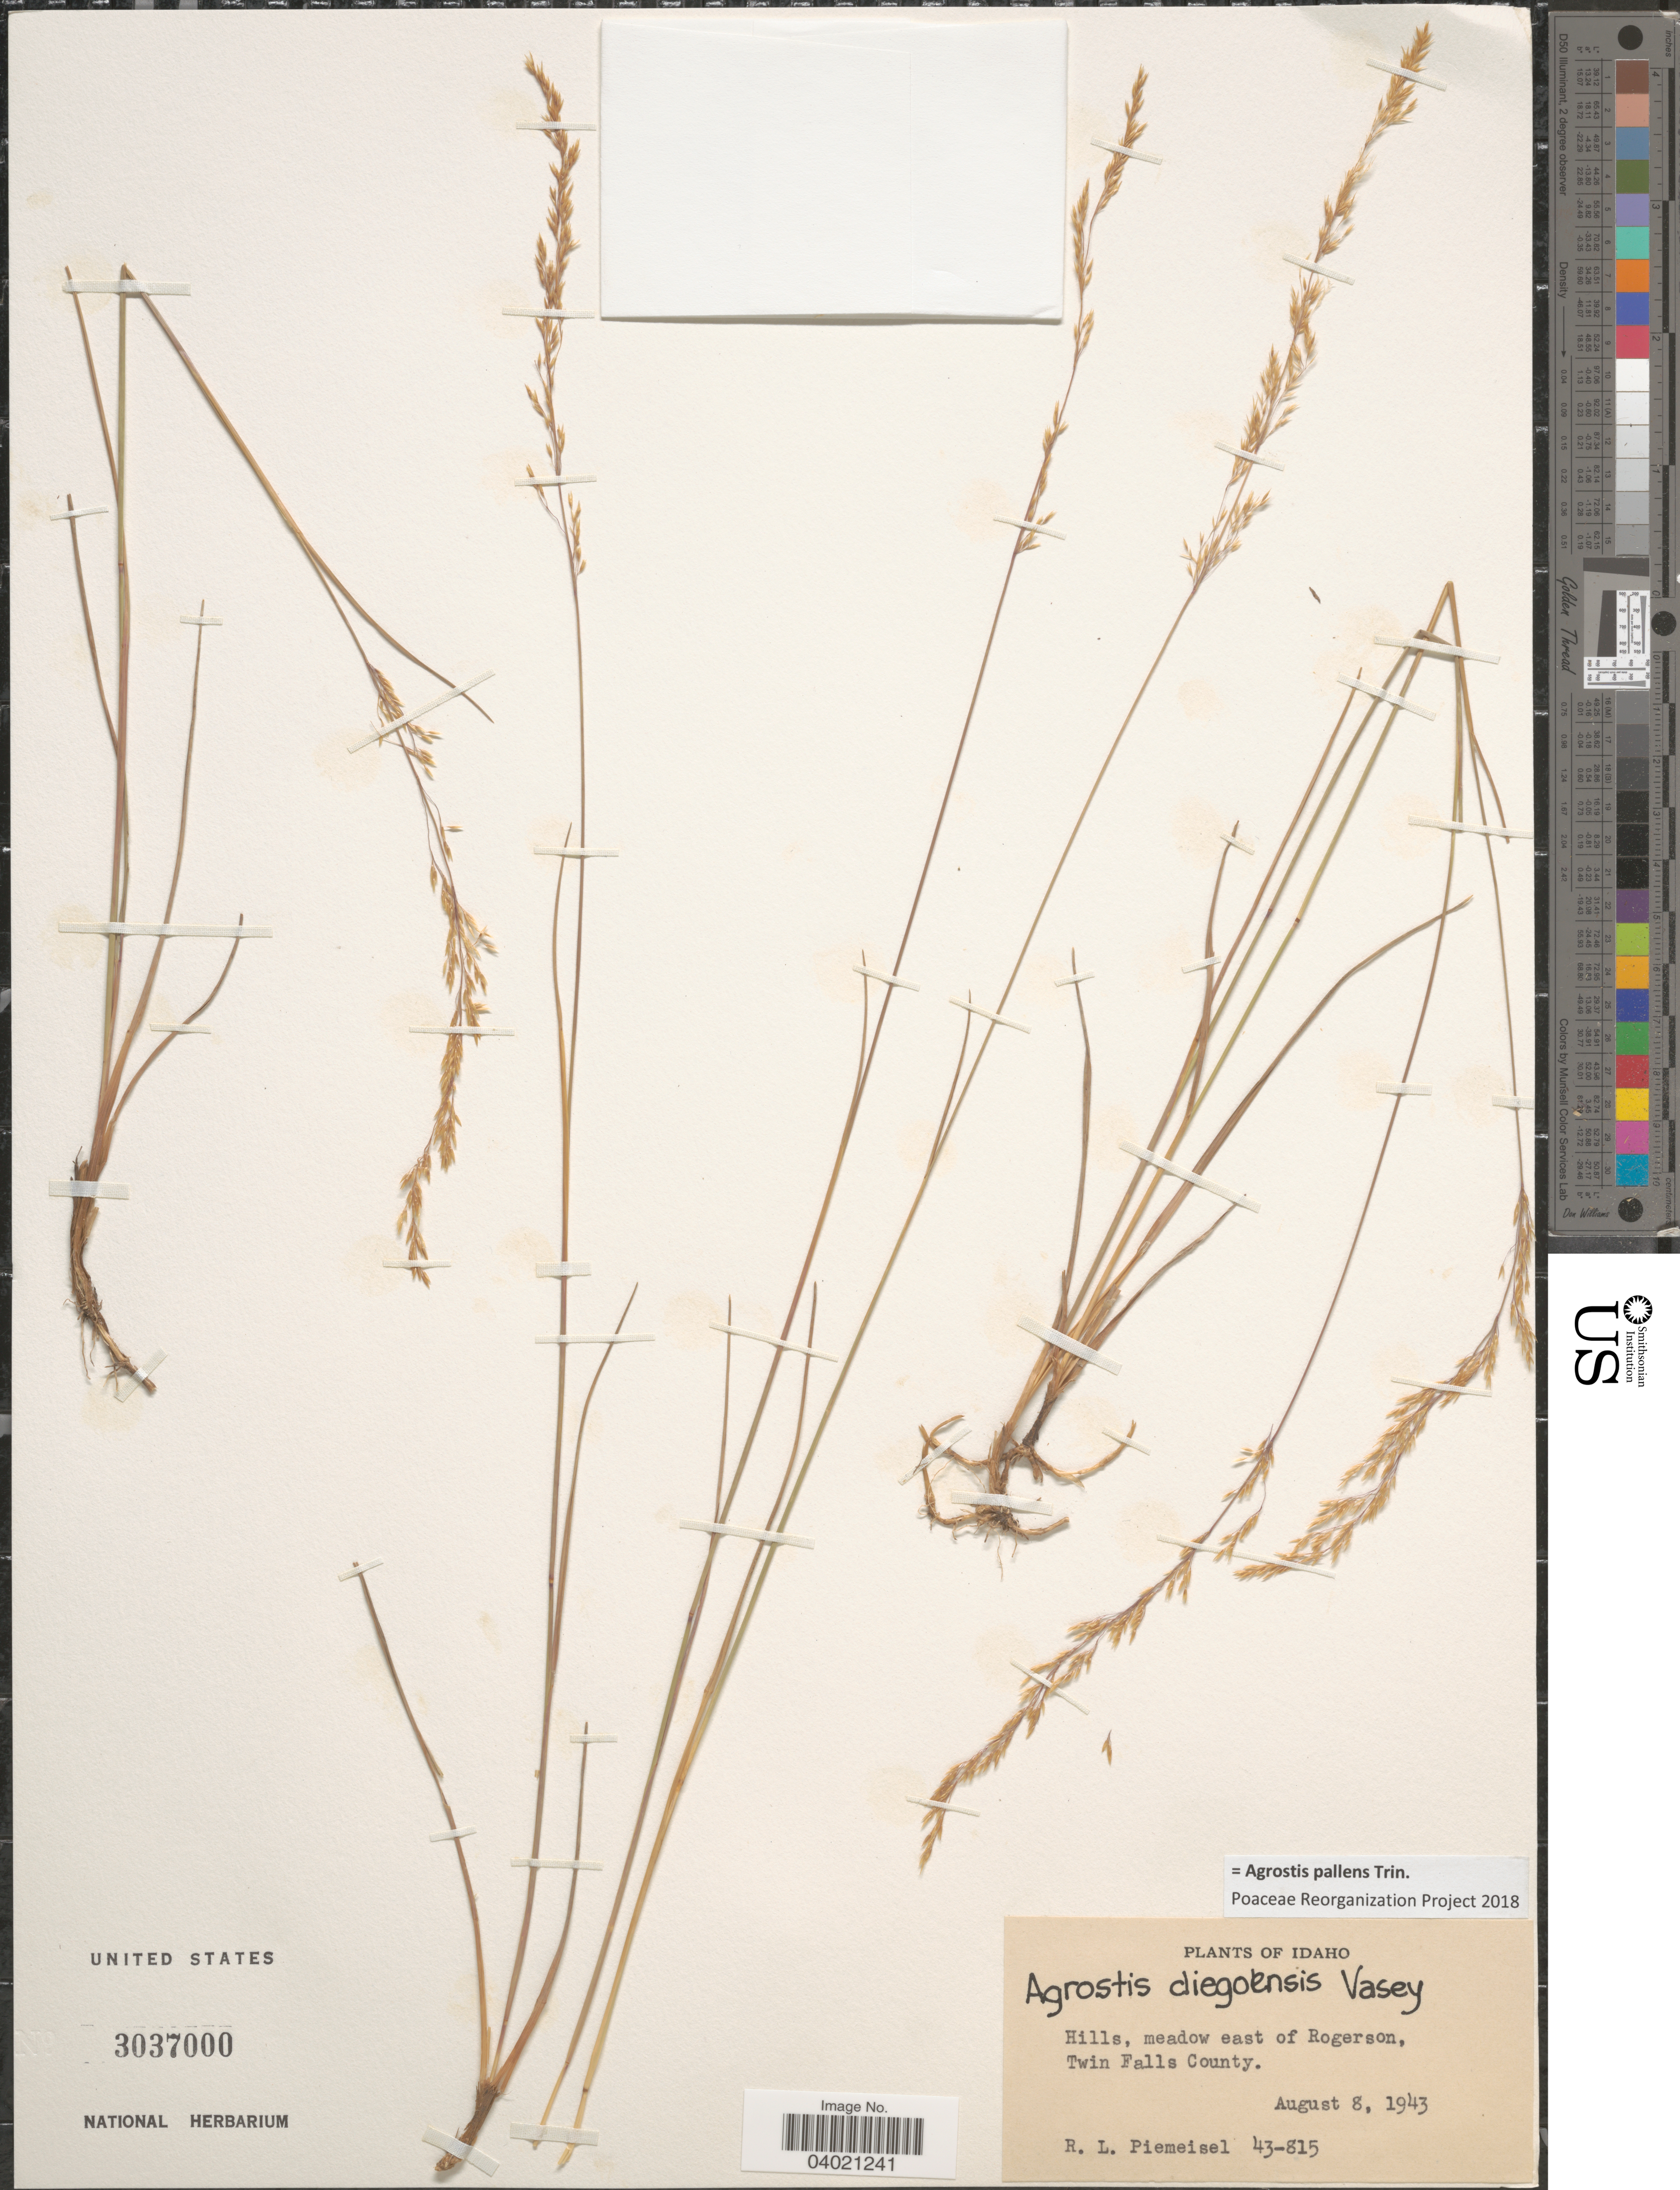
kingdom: Plantae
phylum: Tracheophyta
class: Liliopsida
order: Poales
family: Poaceae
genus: Agrostis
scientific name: Agrostis pallens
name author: Trin.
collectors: R. L. Piemeisel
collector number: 43-815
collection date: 1943-08-08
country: United States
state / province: Idaho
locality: Hills, meadow east of Rogerson, Twin Falls County.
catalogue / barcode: US 3037000